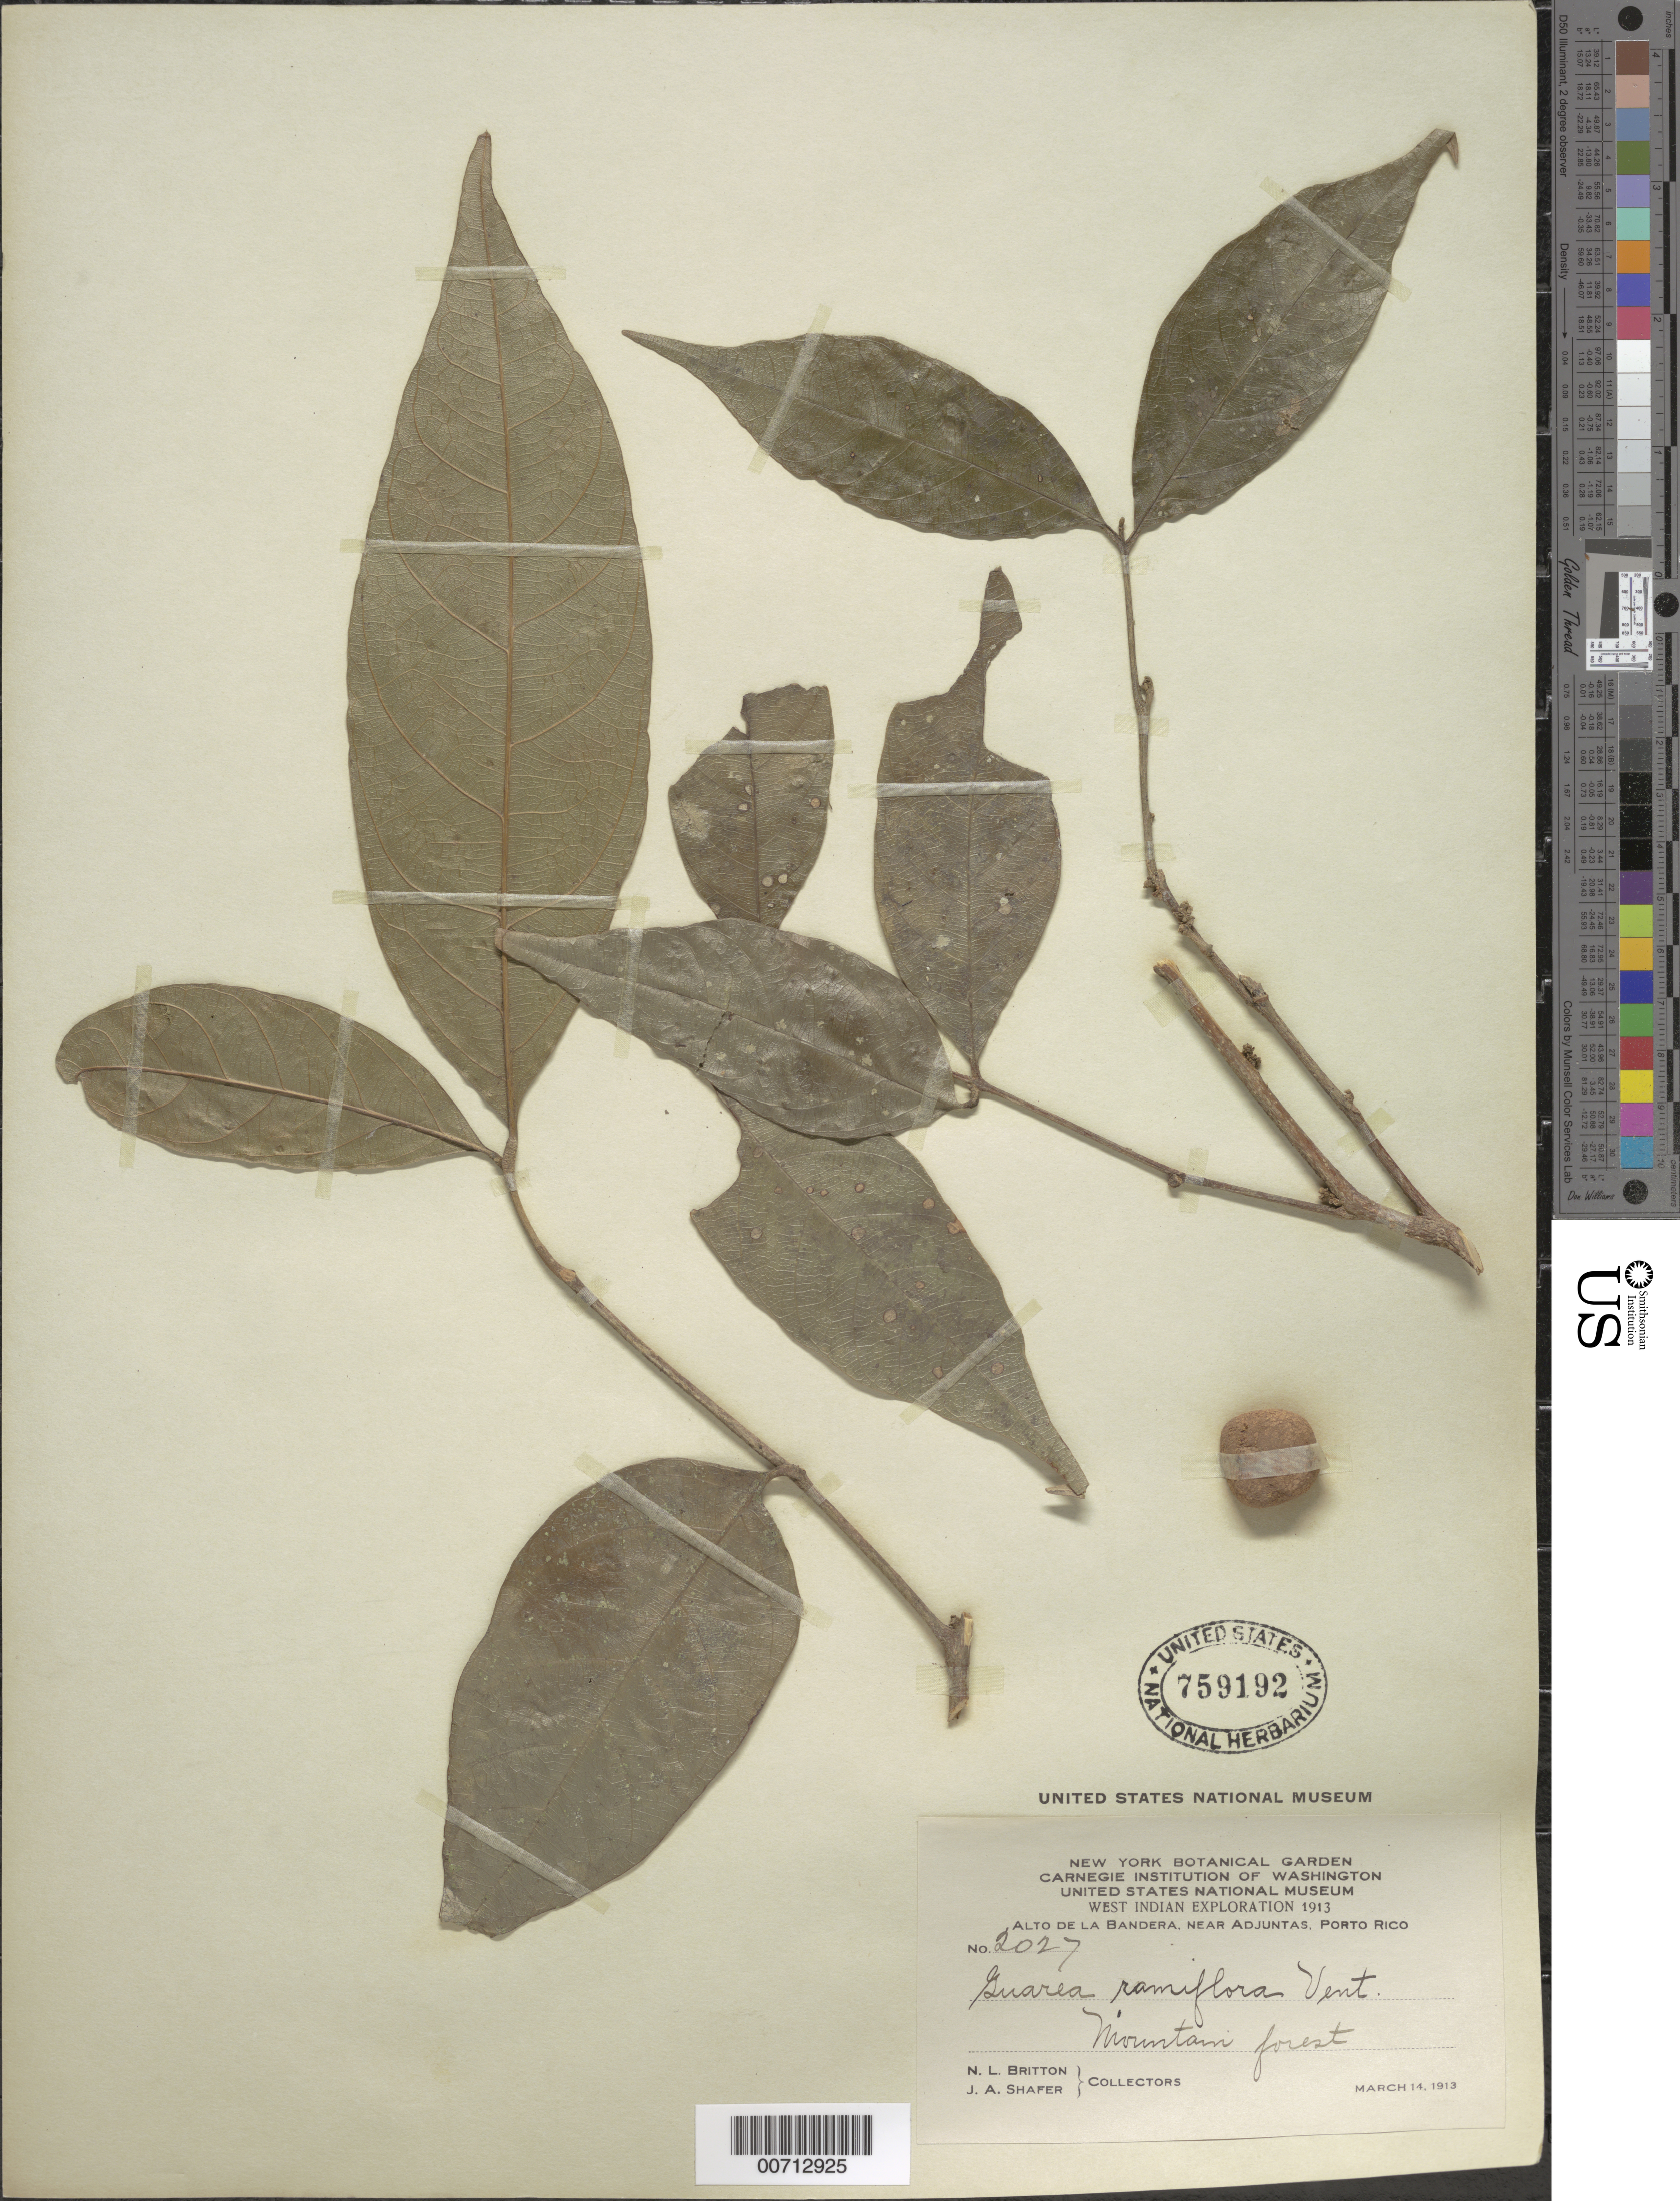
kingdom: Plantae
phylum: Tracheophyta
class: Magnoliopsida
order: Sapindales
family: Meliaceae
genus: Guarea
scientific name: Guarea ramiflora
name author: Vent.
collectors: N. Britton & J. A. Shafer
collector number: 2027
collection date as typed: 14 Mar 1913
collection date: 1913-03-14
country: Puerto Rico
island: Greater Antilles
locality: Alto de la Bandera, near Adjuntas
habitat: Mountain forest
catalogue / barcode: US 759192